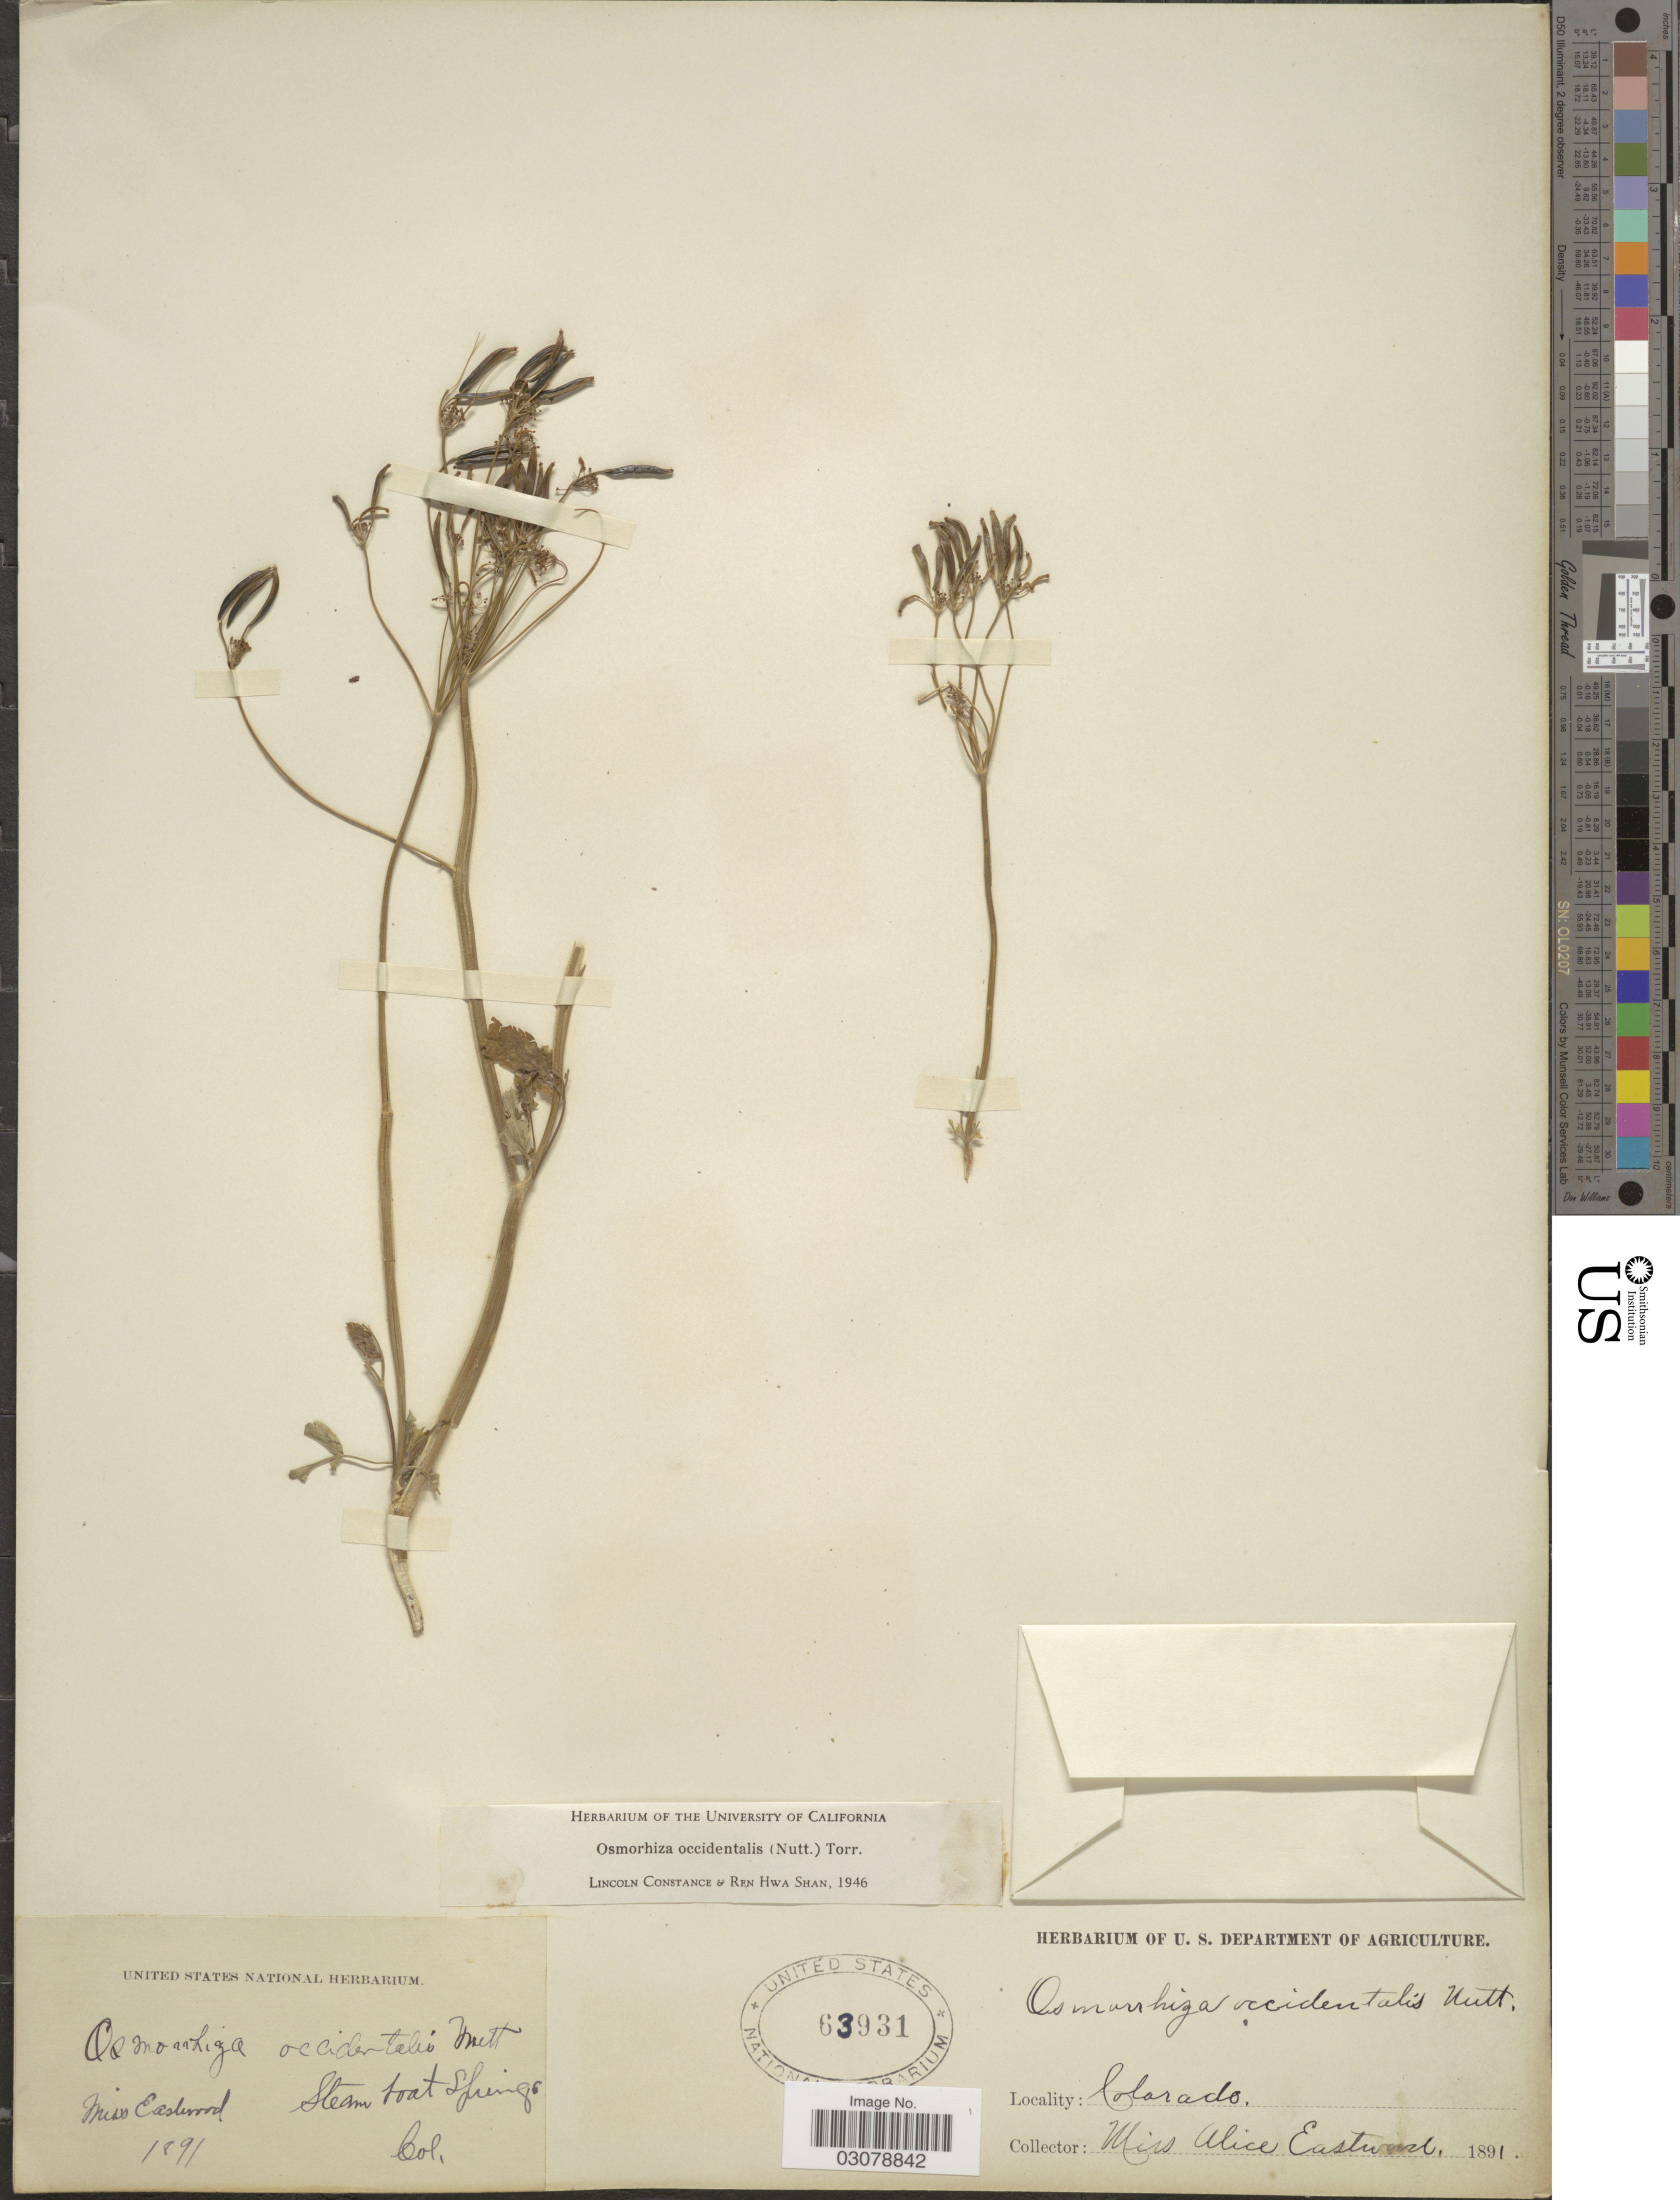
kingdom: Plantae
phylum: Tracheophyta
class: Magnoliopsida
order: Apiales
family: Apiaceae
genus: Osmorhiza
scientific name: Osmorhiza occidentalis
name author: (Nutt.) Torr.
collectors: A. Eastwood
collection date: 1891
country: United States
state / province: Colorado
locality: Steam boat Springs.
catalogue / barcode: US 63931